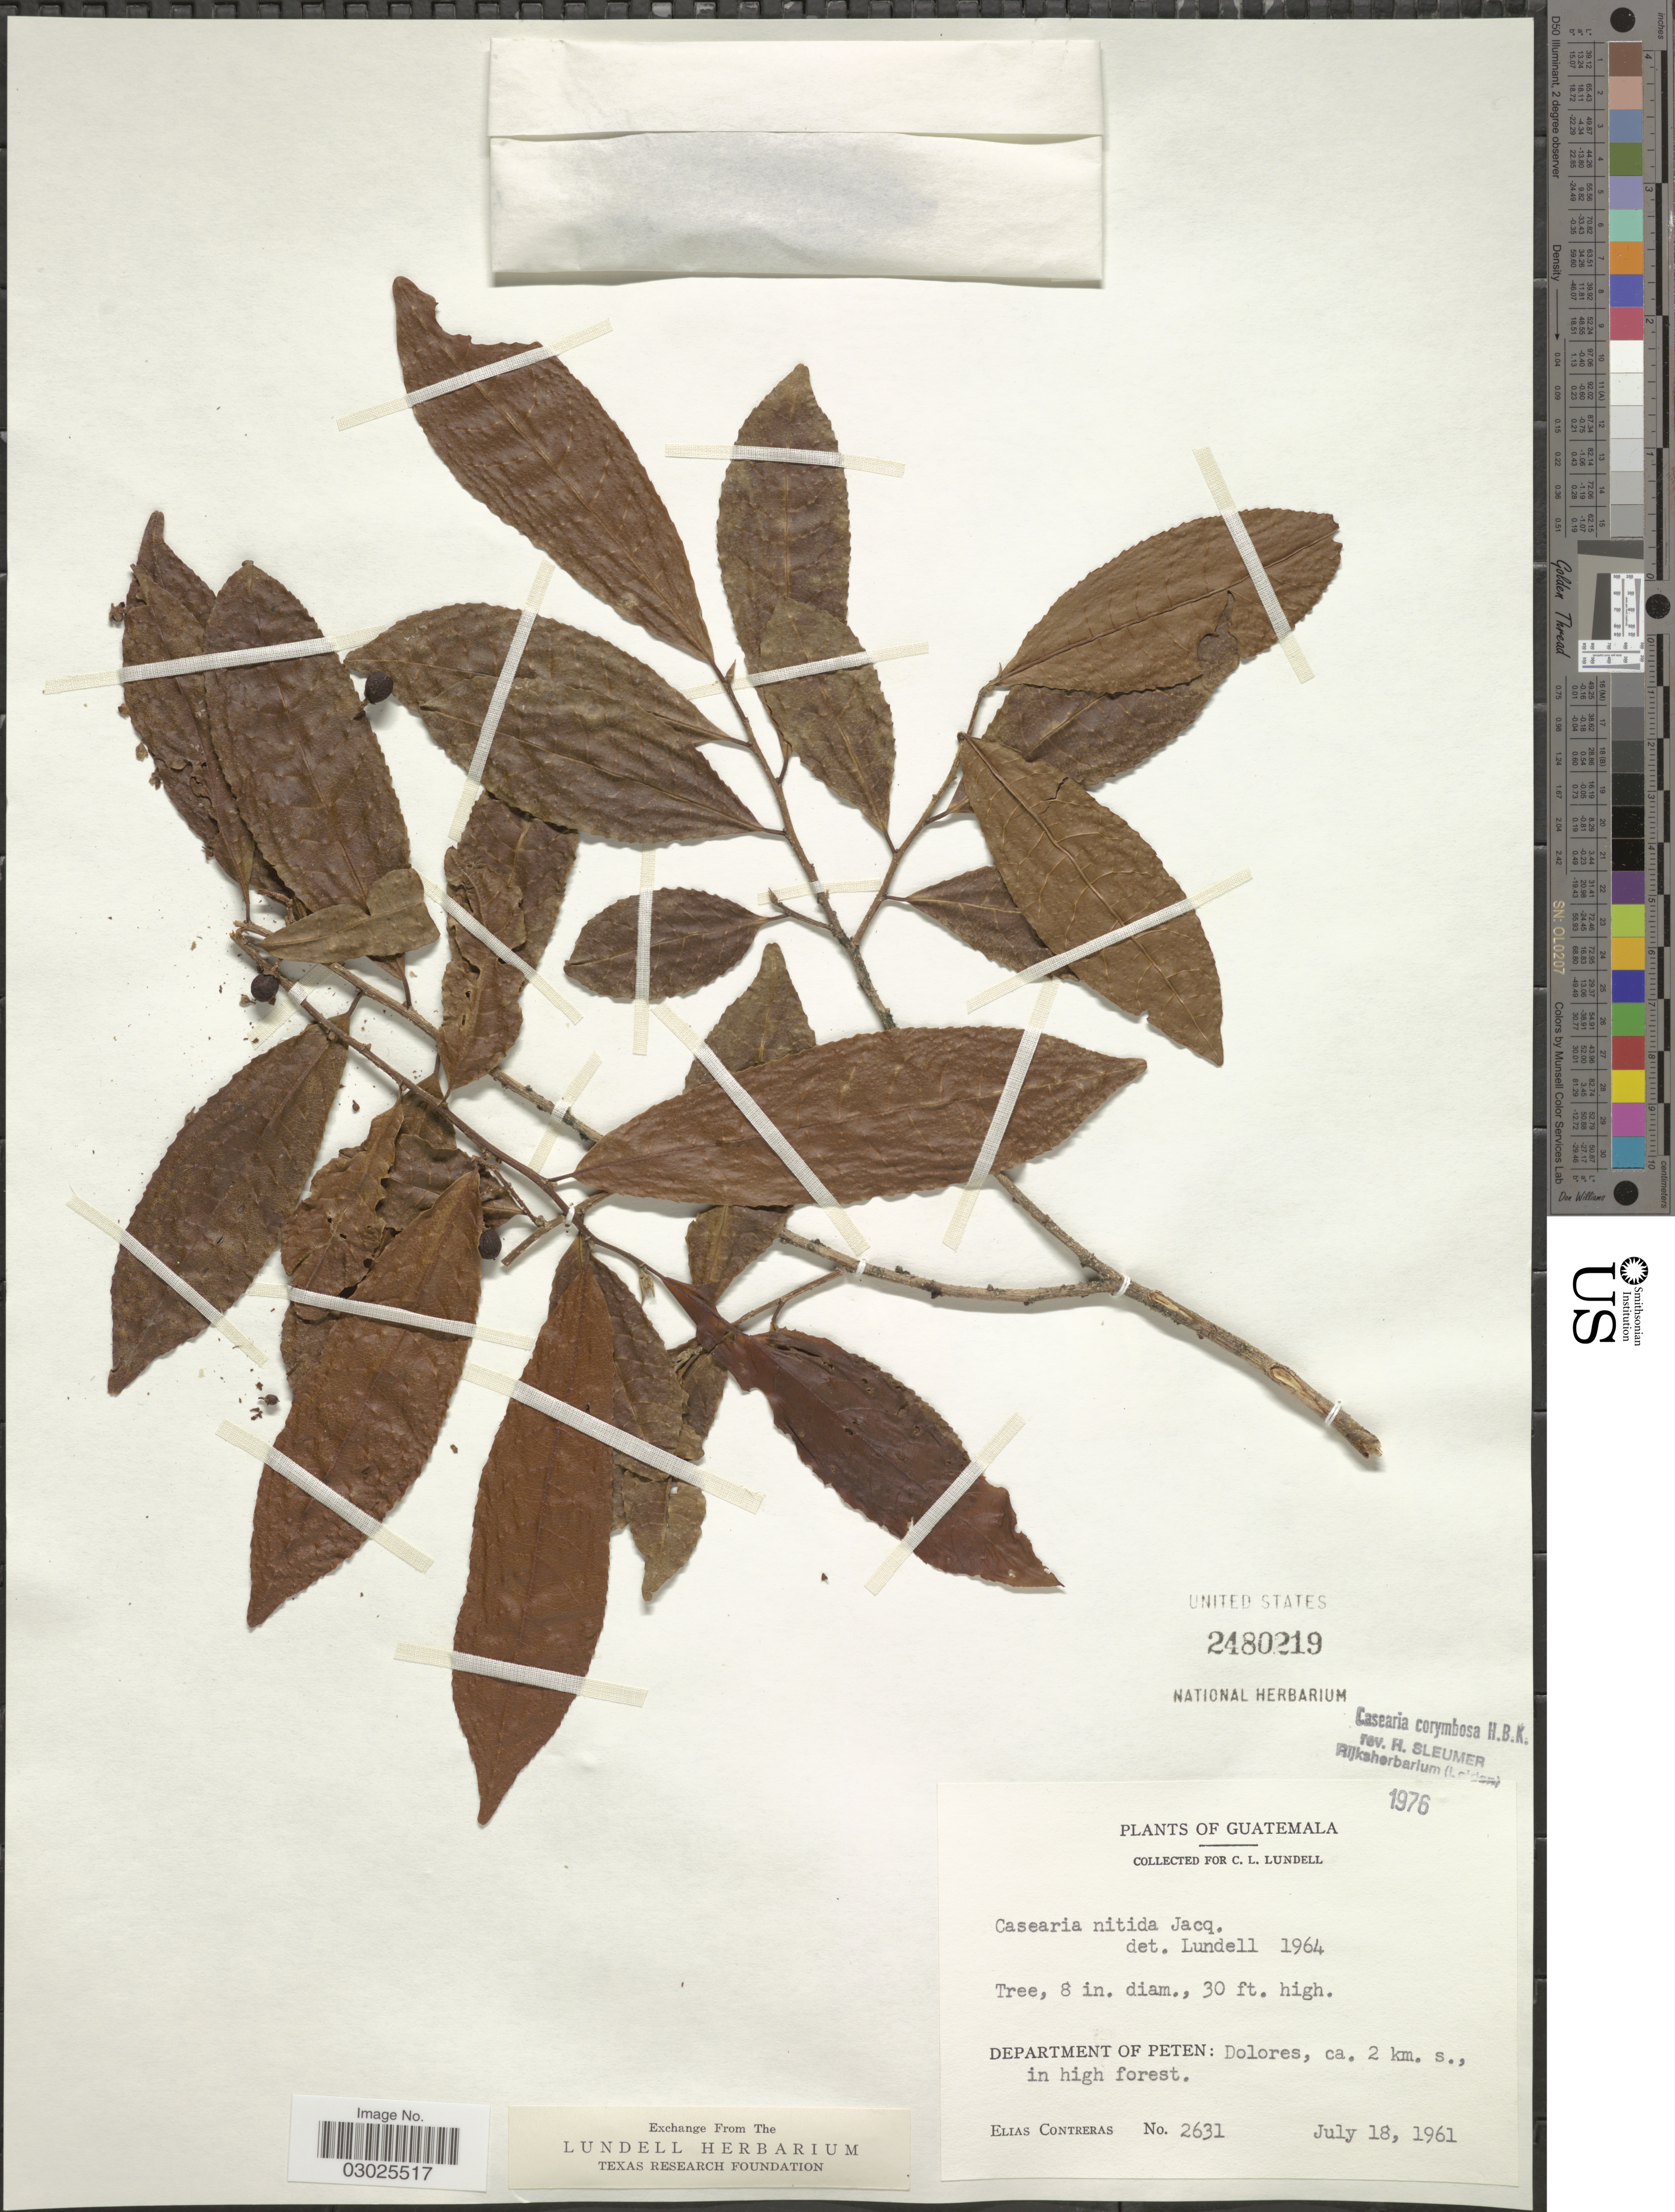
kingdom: Plantae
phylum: Tracheophyta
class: Magnoliopsida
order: Malpighiales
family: Salicaceae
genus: Casearia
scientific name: Casearia corymbosa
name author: Kunth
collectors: E. Contreras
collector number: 2631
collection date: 1961-07-18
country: Guatemala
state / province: El Petén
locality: Department of Peten: Dolores, ca. 2 km. s., in high forest.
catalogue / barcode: US 2480219